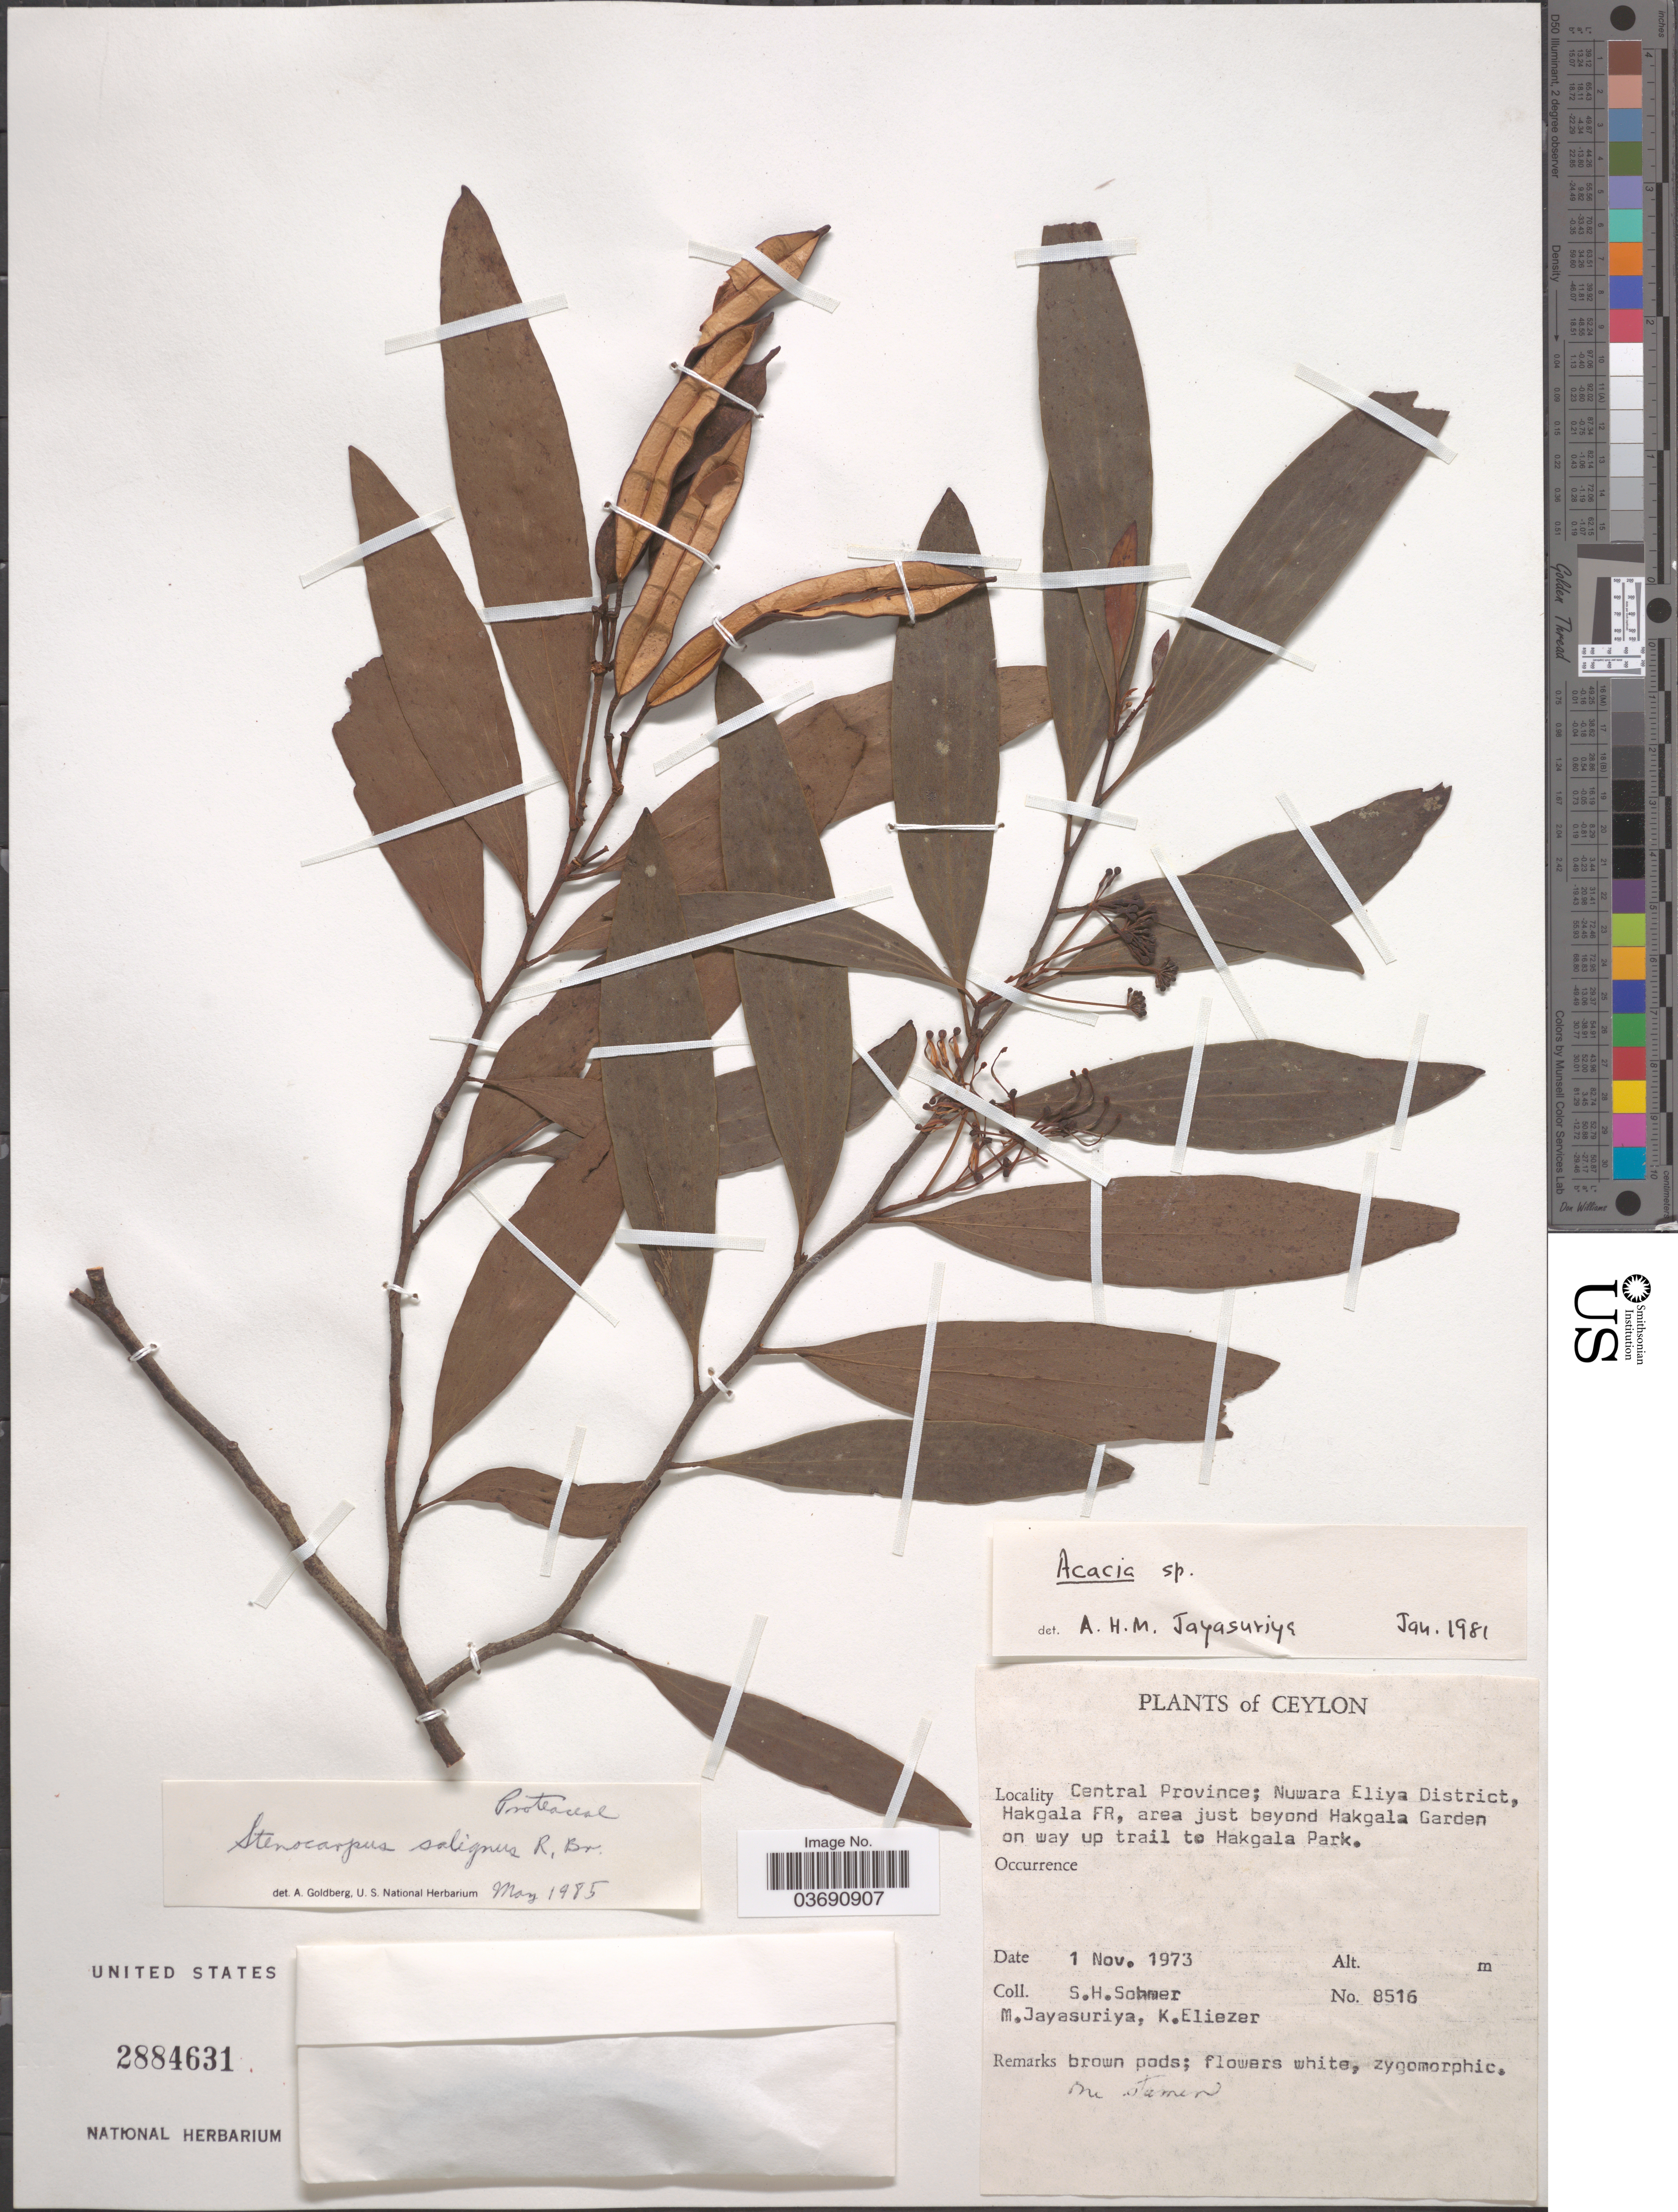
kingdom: Plantae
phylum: Tracheophyta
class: Magnoliopsida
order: Proteales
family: Proteaceae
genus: Stenocarpus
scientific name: Stenocarpus salignus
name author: R. Br.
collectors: S. H. Sohmer, M. Jayasuriya & K. Eliezer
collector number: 8516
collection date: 1973-11-01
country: Sri Lanka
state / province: Central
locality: Ceylon. Nuwara Eliya District, Hakgala FR, area just beyond Hakgala Garden on way up trail to Hakgala Park.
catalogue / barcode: US 2884631